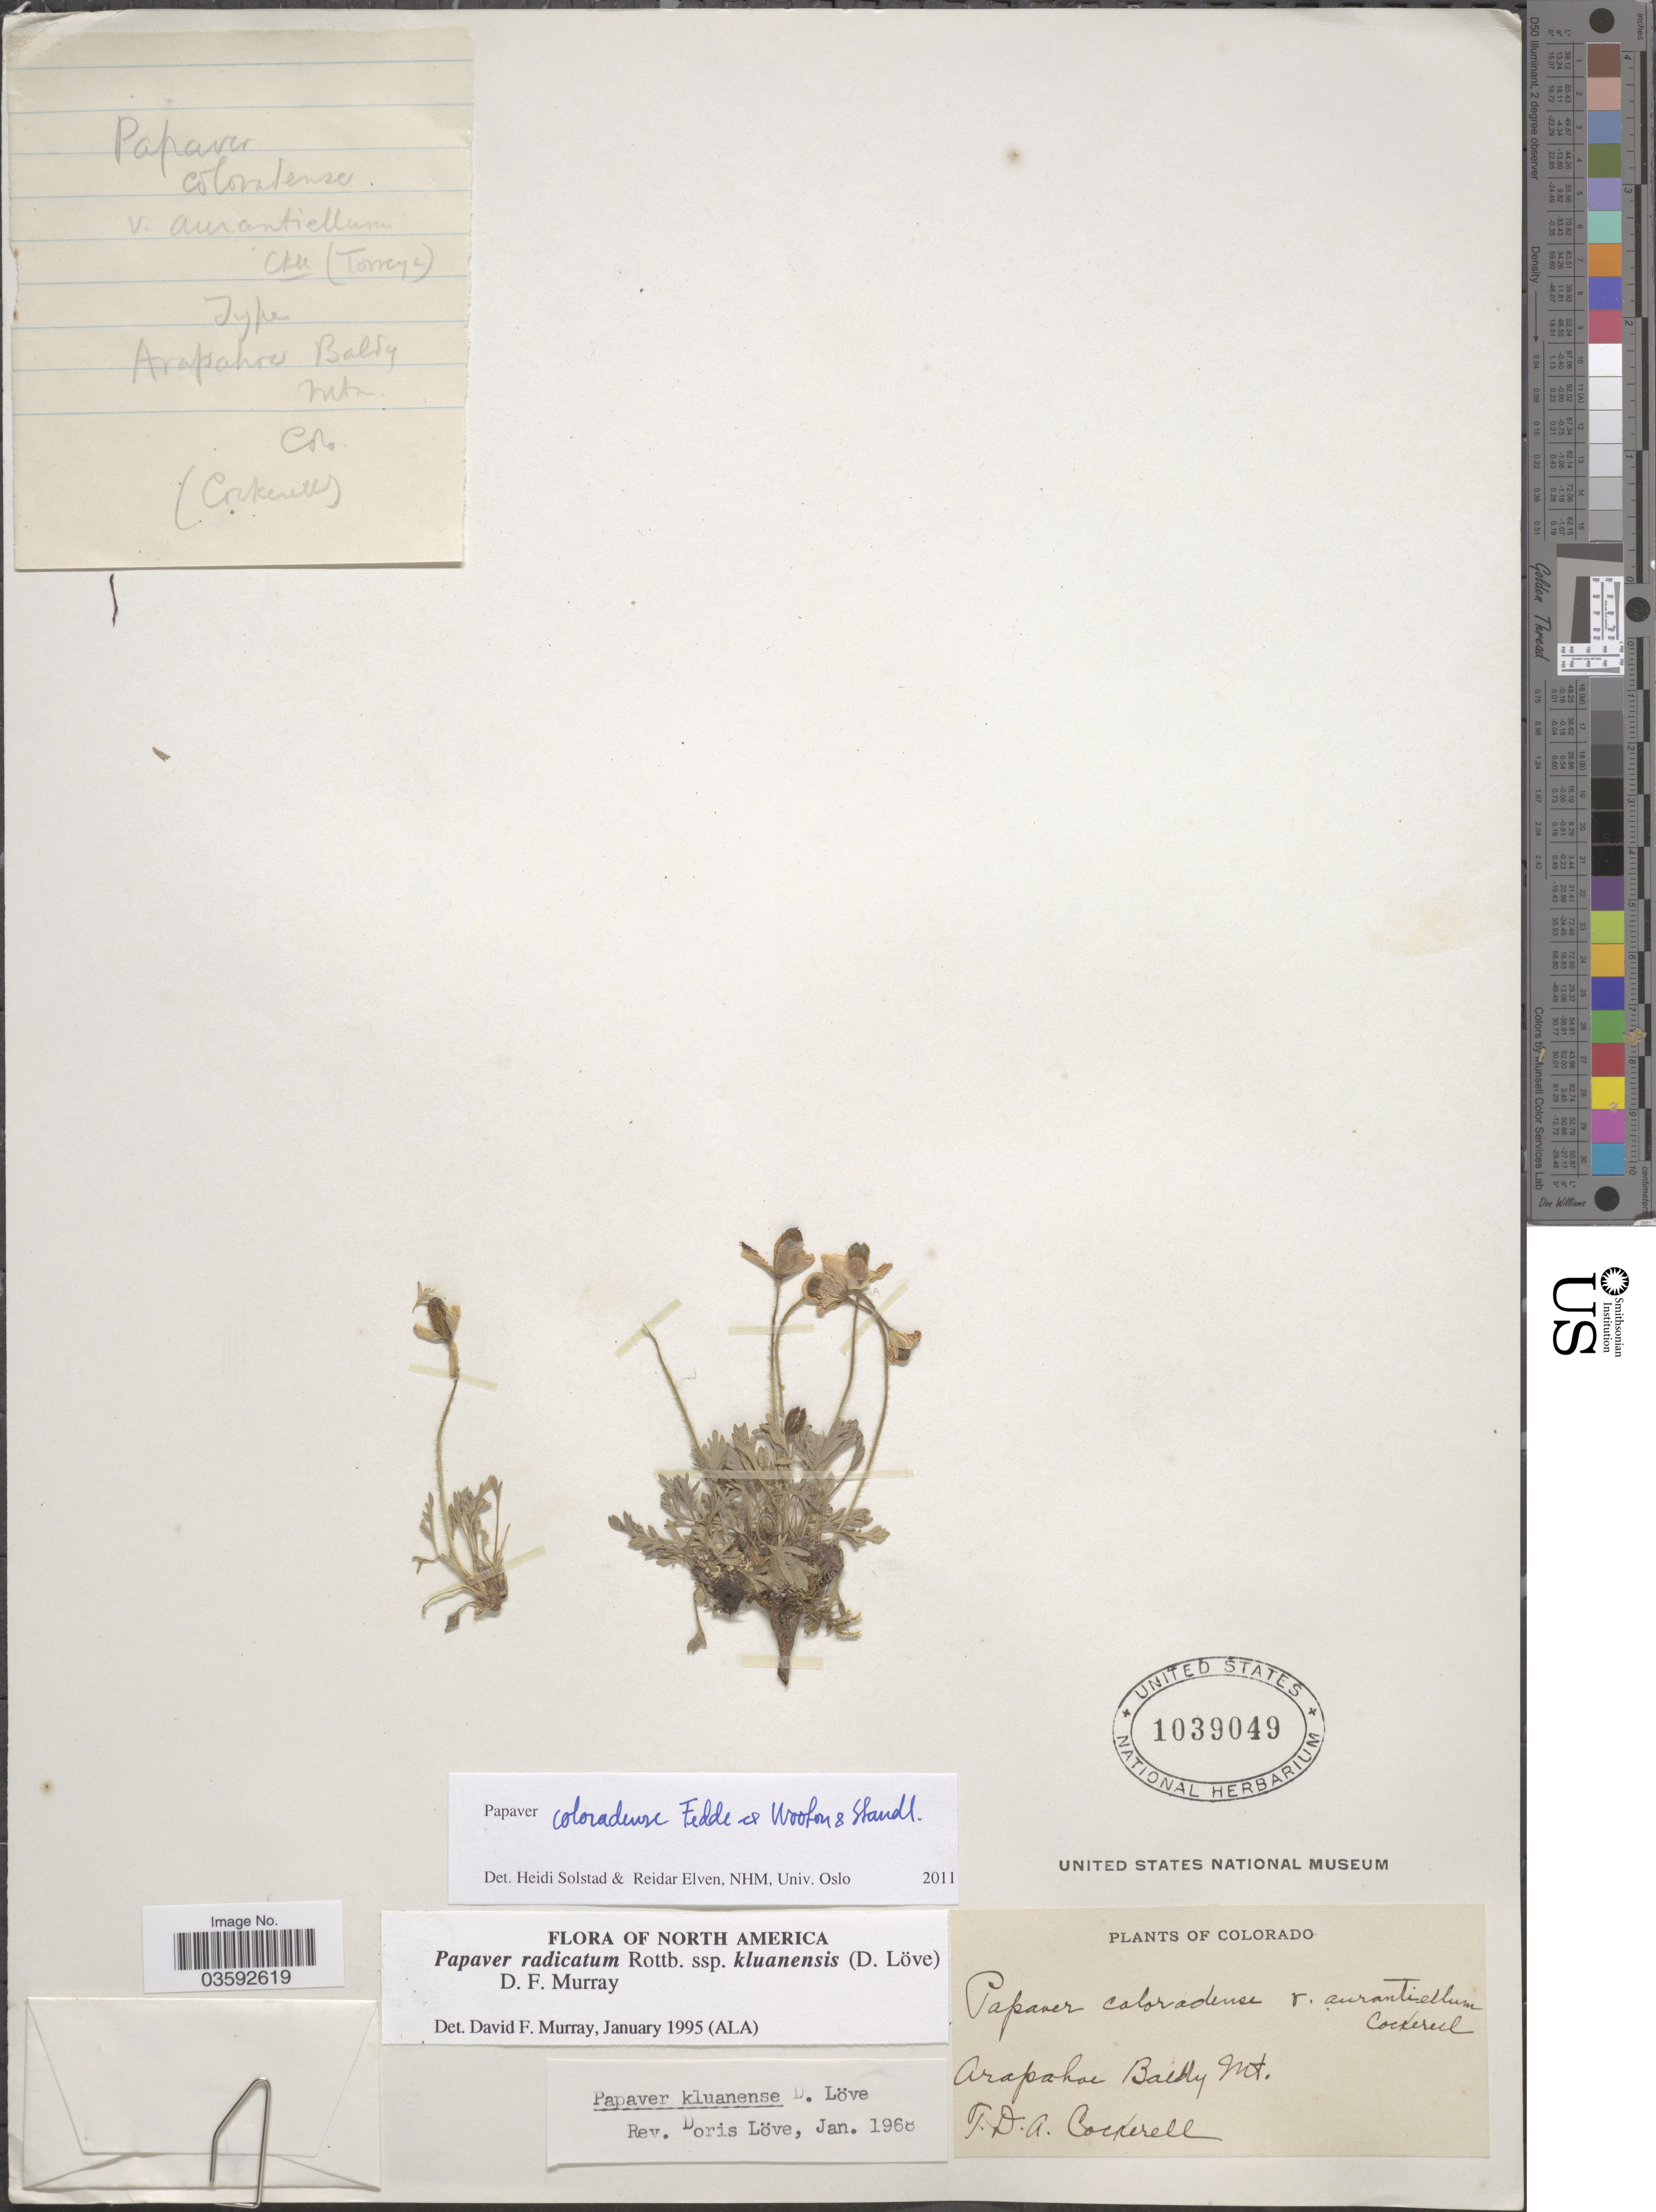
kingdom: Plantae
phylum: Tracheophyta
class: Magnoliopsida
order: Ranunculales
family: Papaveraceae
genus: Papaver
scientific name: Papaver coloradense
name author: Fedde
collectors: T. Cockerell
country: United States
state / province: Colorado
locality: Arapahoe Baldy Mt.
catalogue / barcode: US 1039049